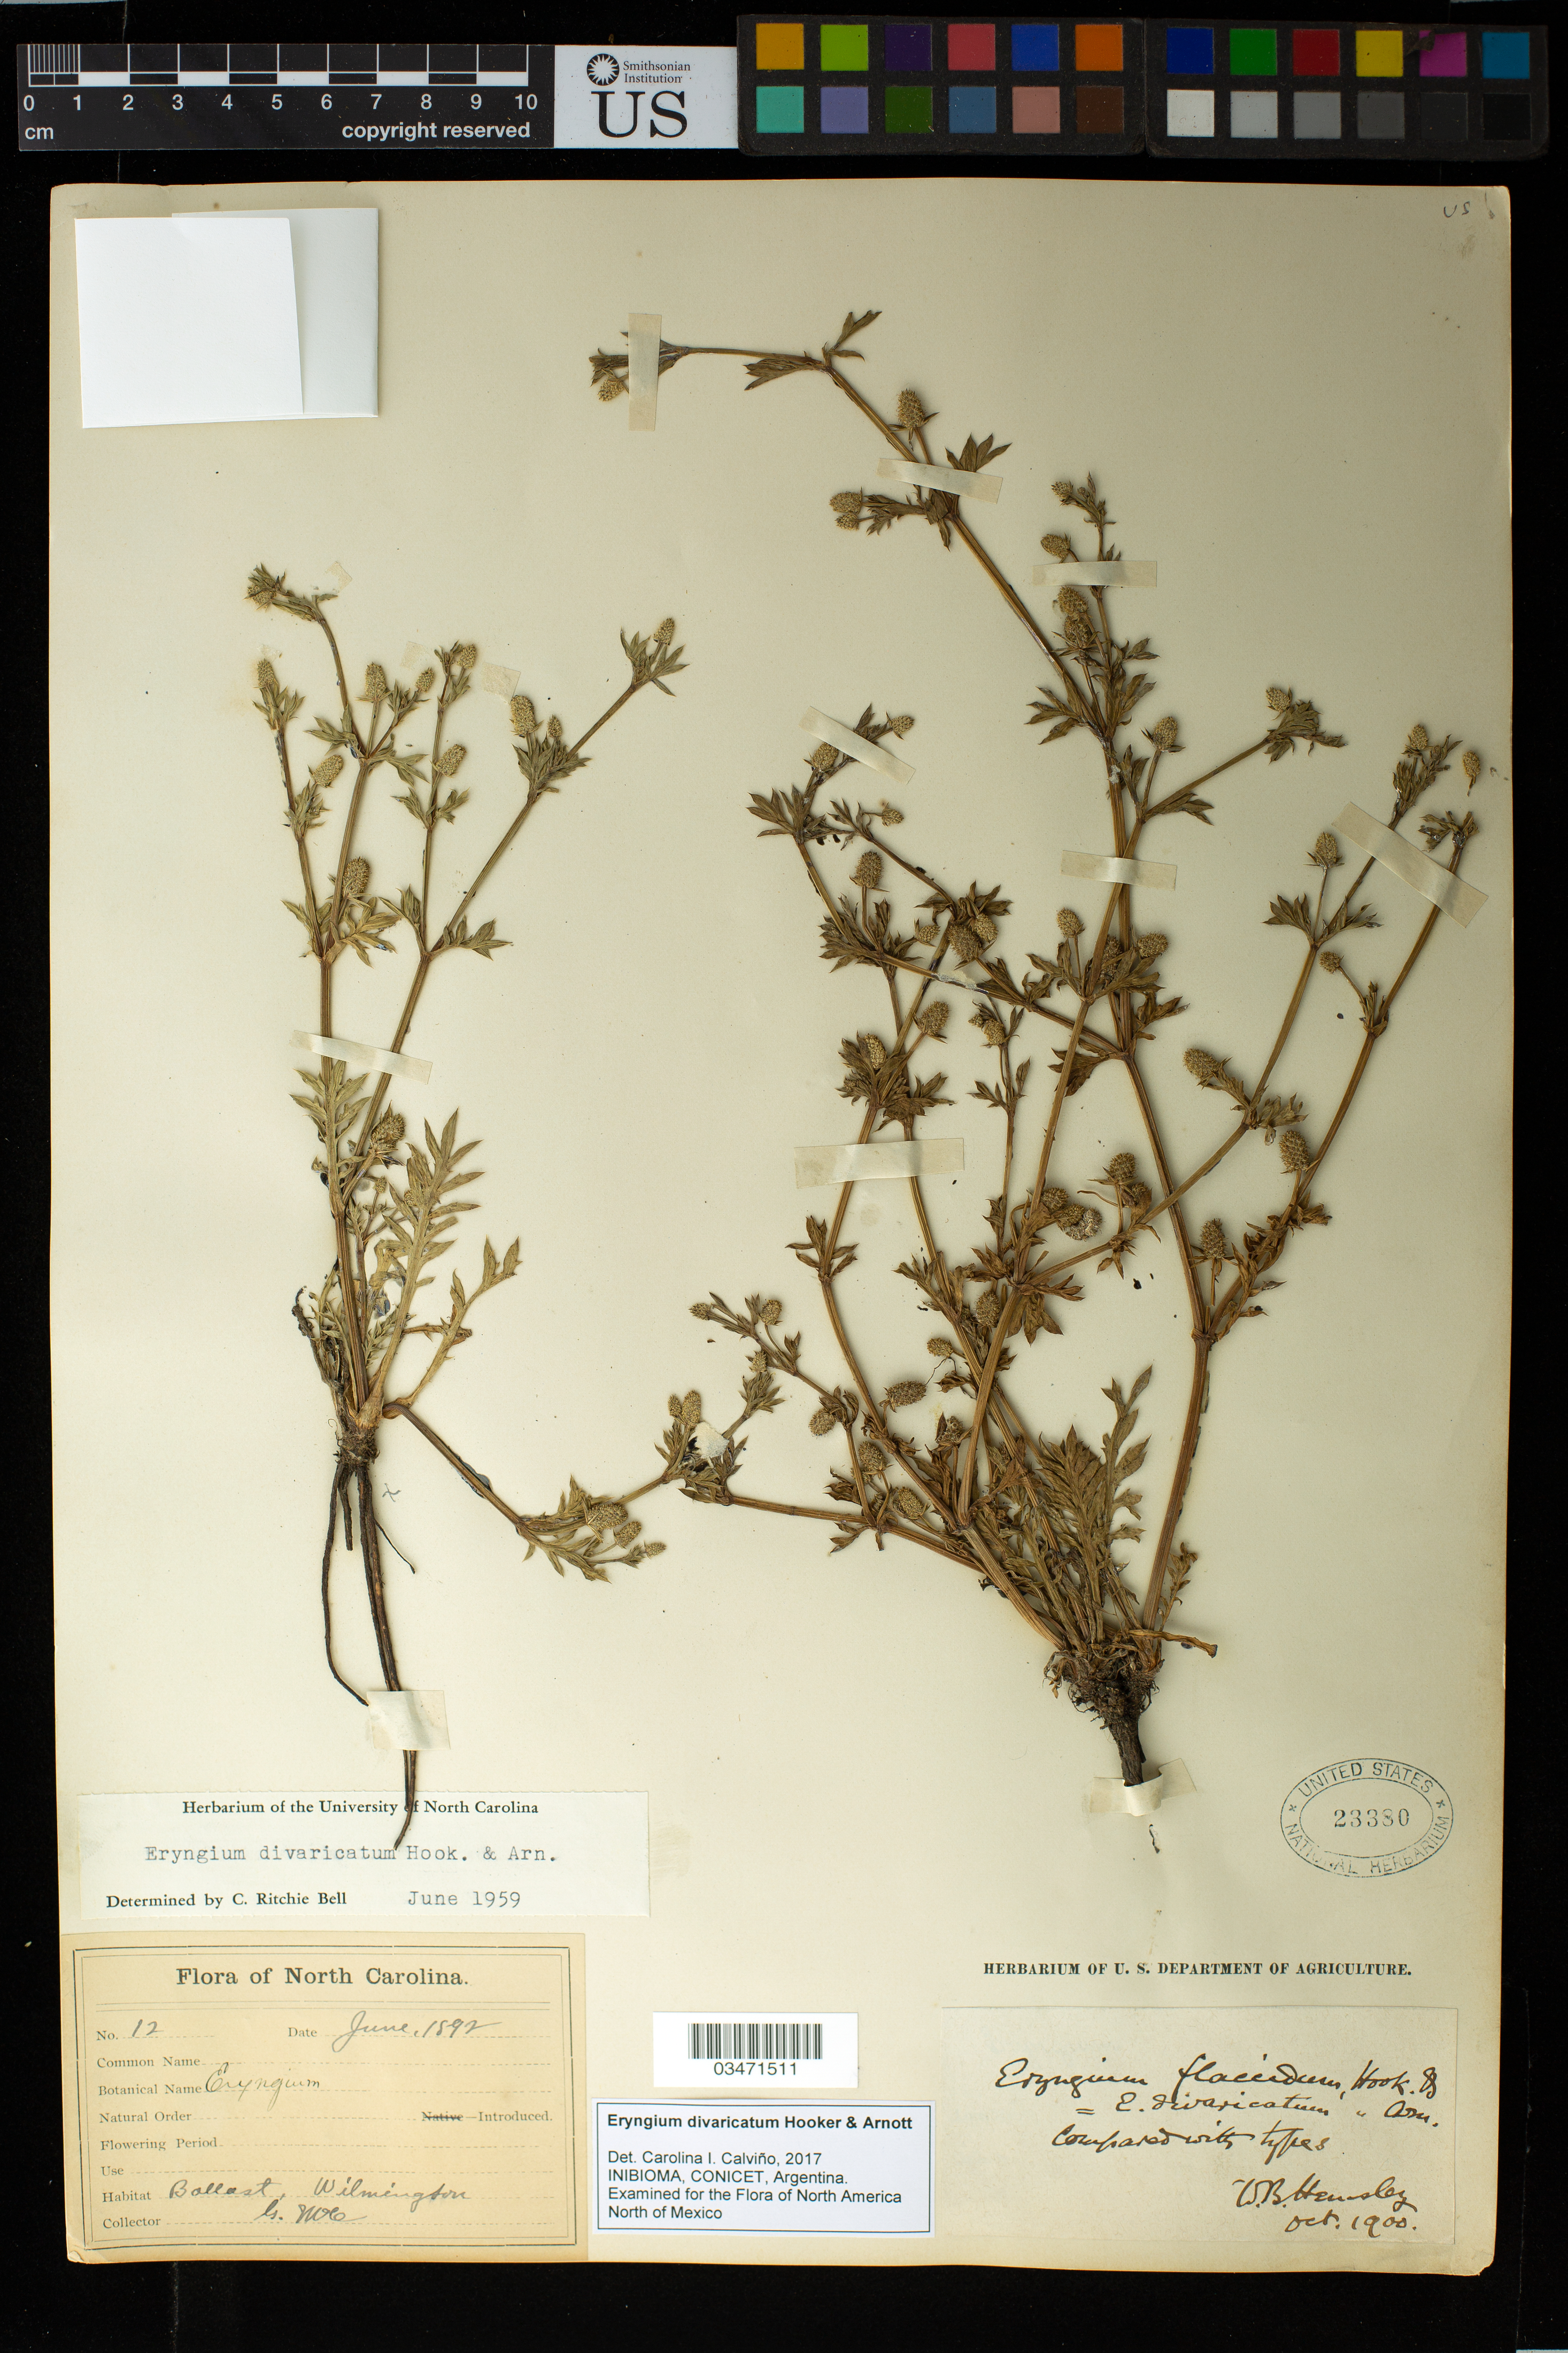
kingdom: Plantae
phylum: Tracheophyta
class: Magnoliopsida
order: Apiales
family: Apiaceae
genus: Eryngium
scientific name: Eryngium divaricatum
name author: Hook. & Arn.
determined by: Calviño, C. I.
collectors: G. McCarthy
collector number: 12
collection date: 1892-06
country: United States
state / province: North Carolina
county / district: Hanover County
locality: Willmington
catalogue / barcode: US 23380